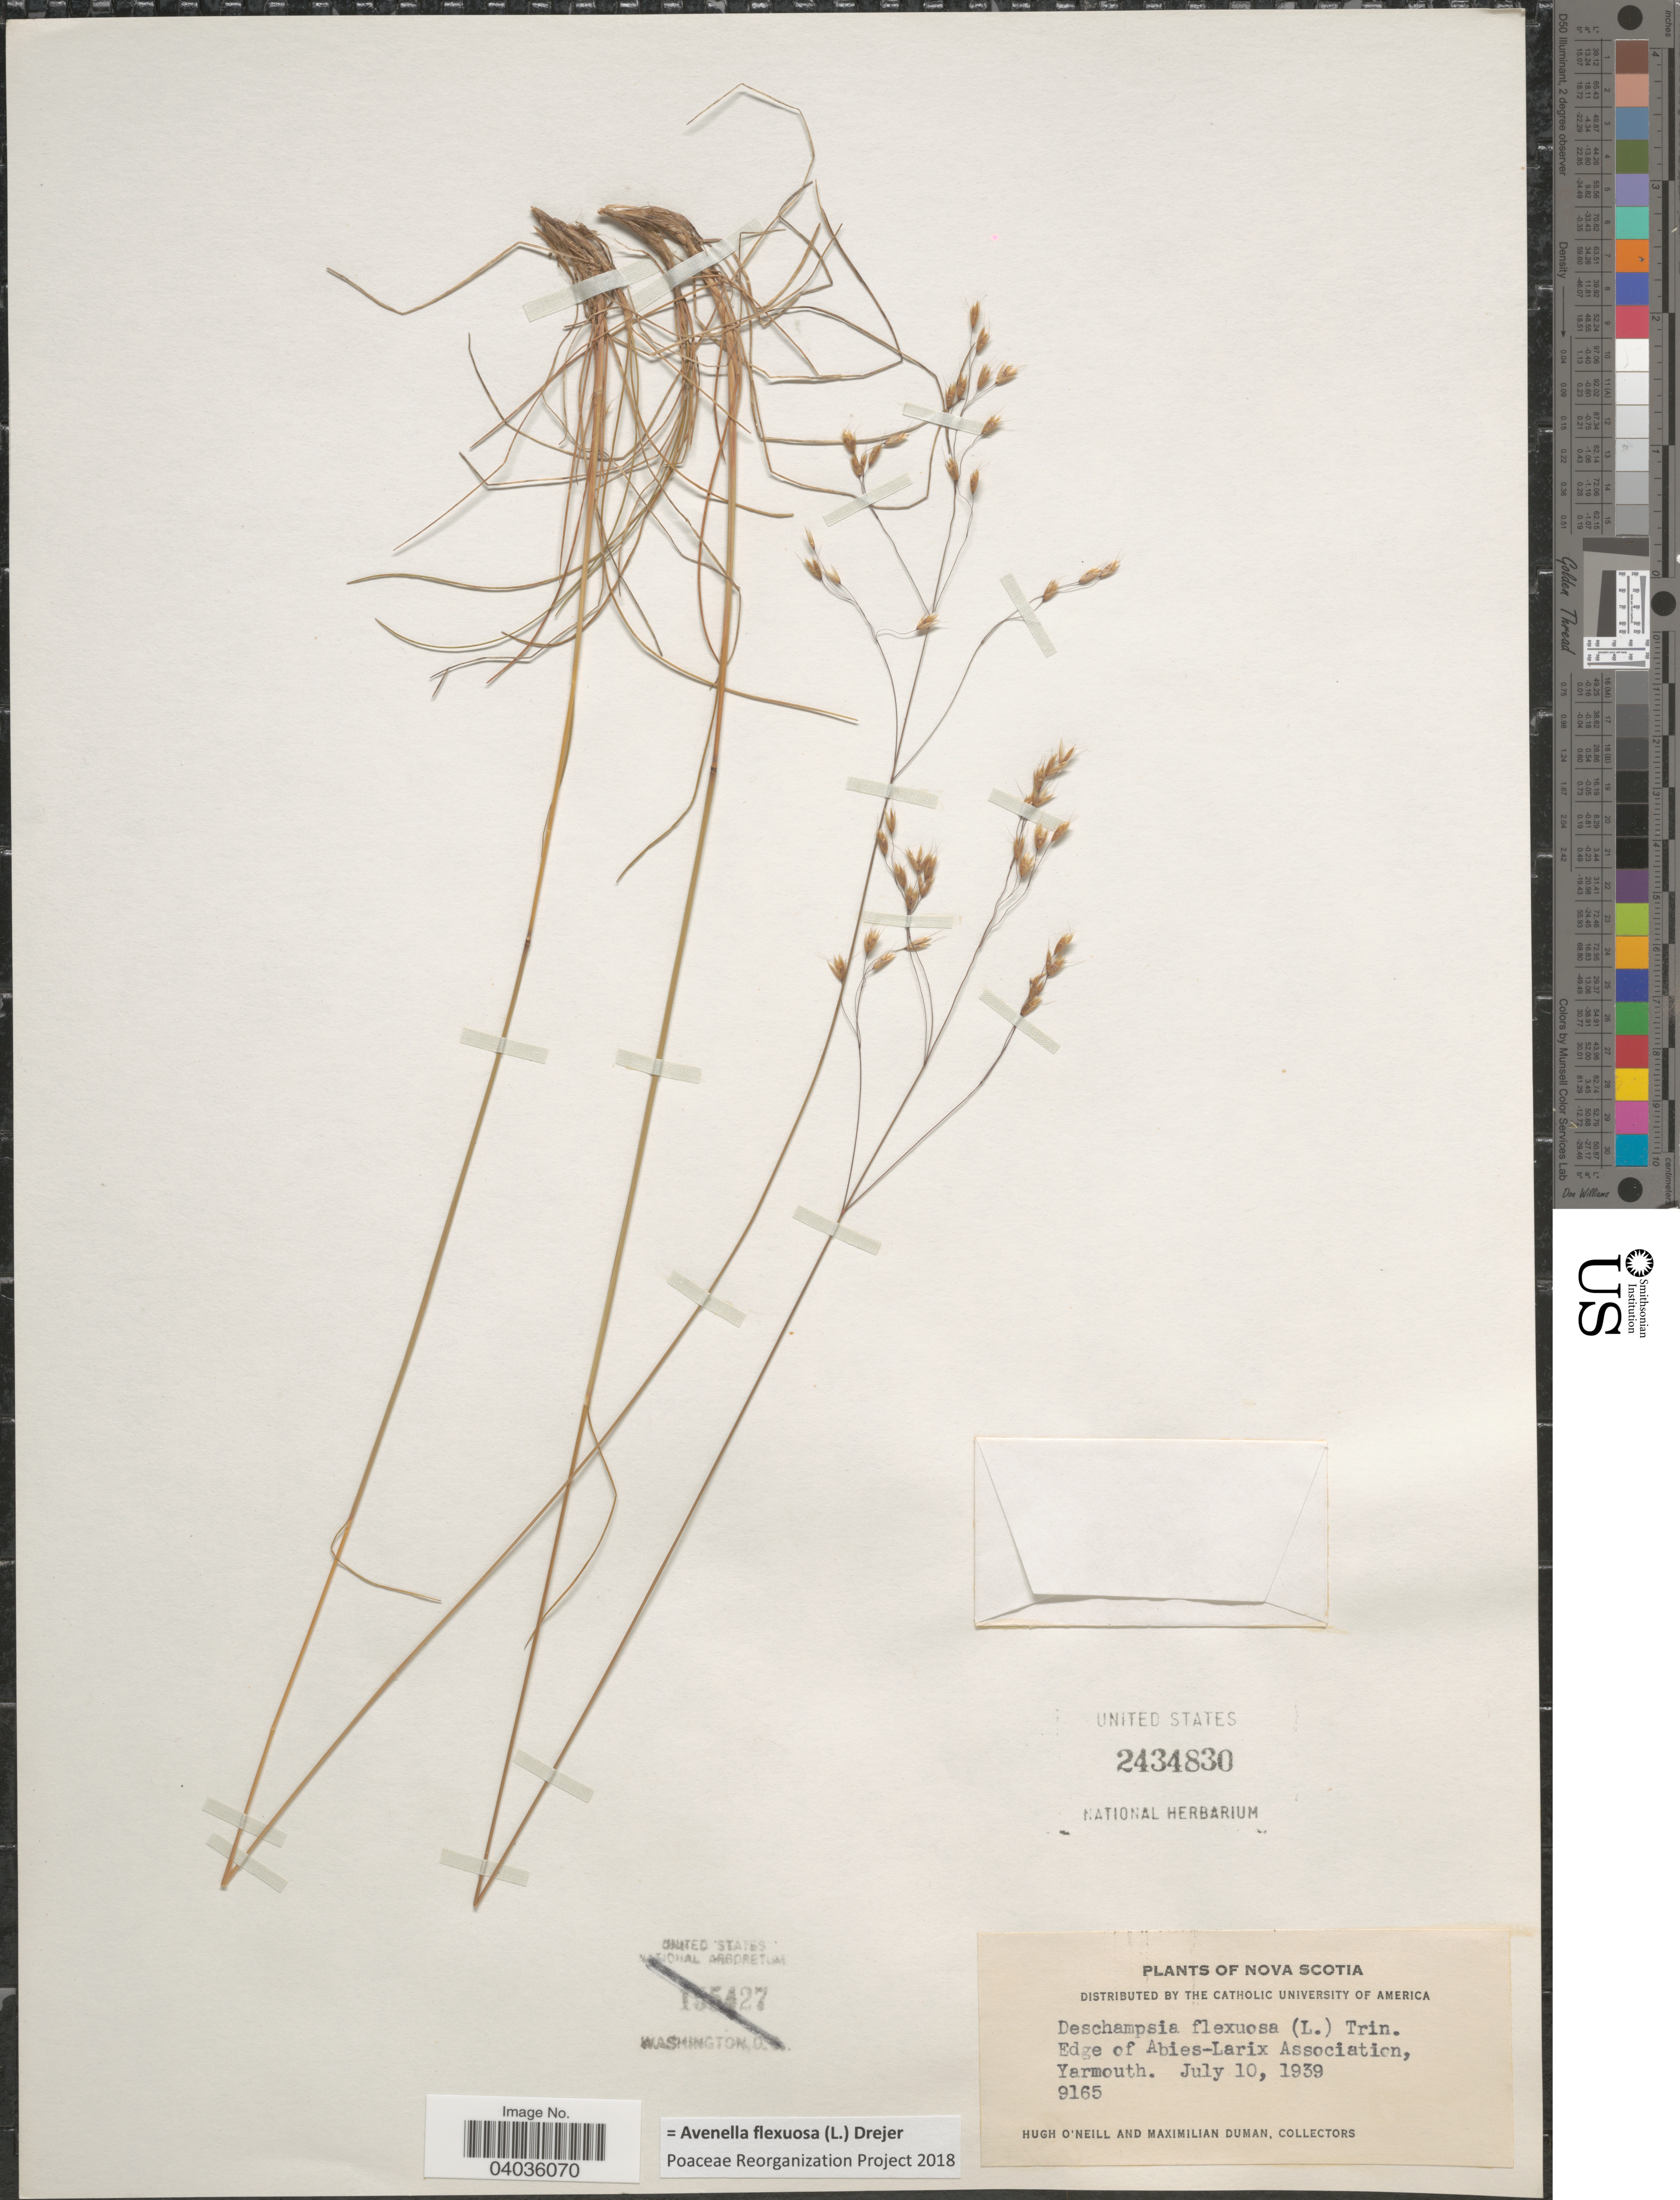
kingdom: Plantae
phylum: Tracheophyta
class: Liliopsida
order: Poales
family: Poaceae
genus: Avenella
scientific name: Avenella flexuosa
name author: (L.) Drejer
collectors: H. O'Neill & M. Duman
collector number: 9165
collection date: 1939-07-10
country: Canada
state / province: Nova Scotia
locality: Edge of Abies-Larix Association, Yarmouth.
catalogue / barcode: US 2434830